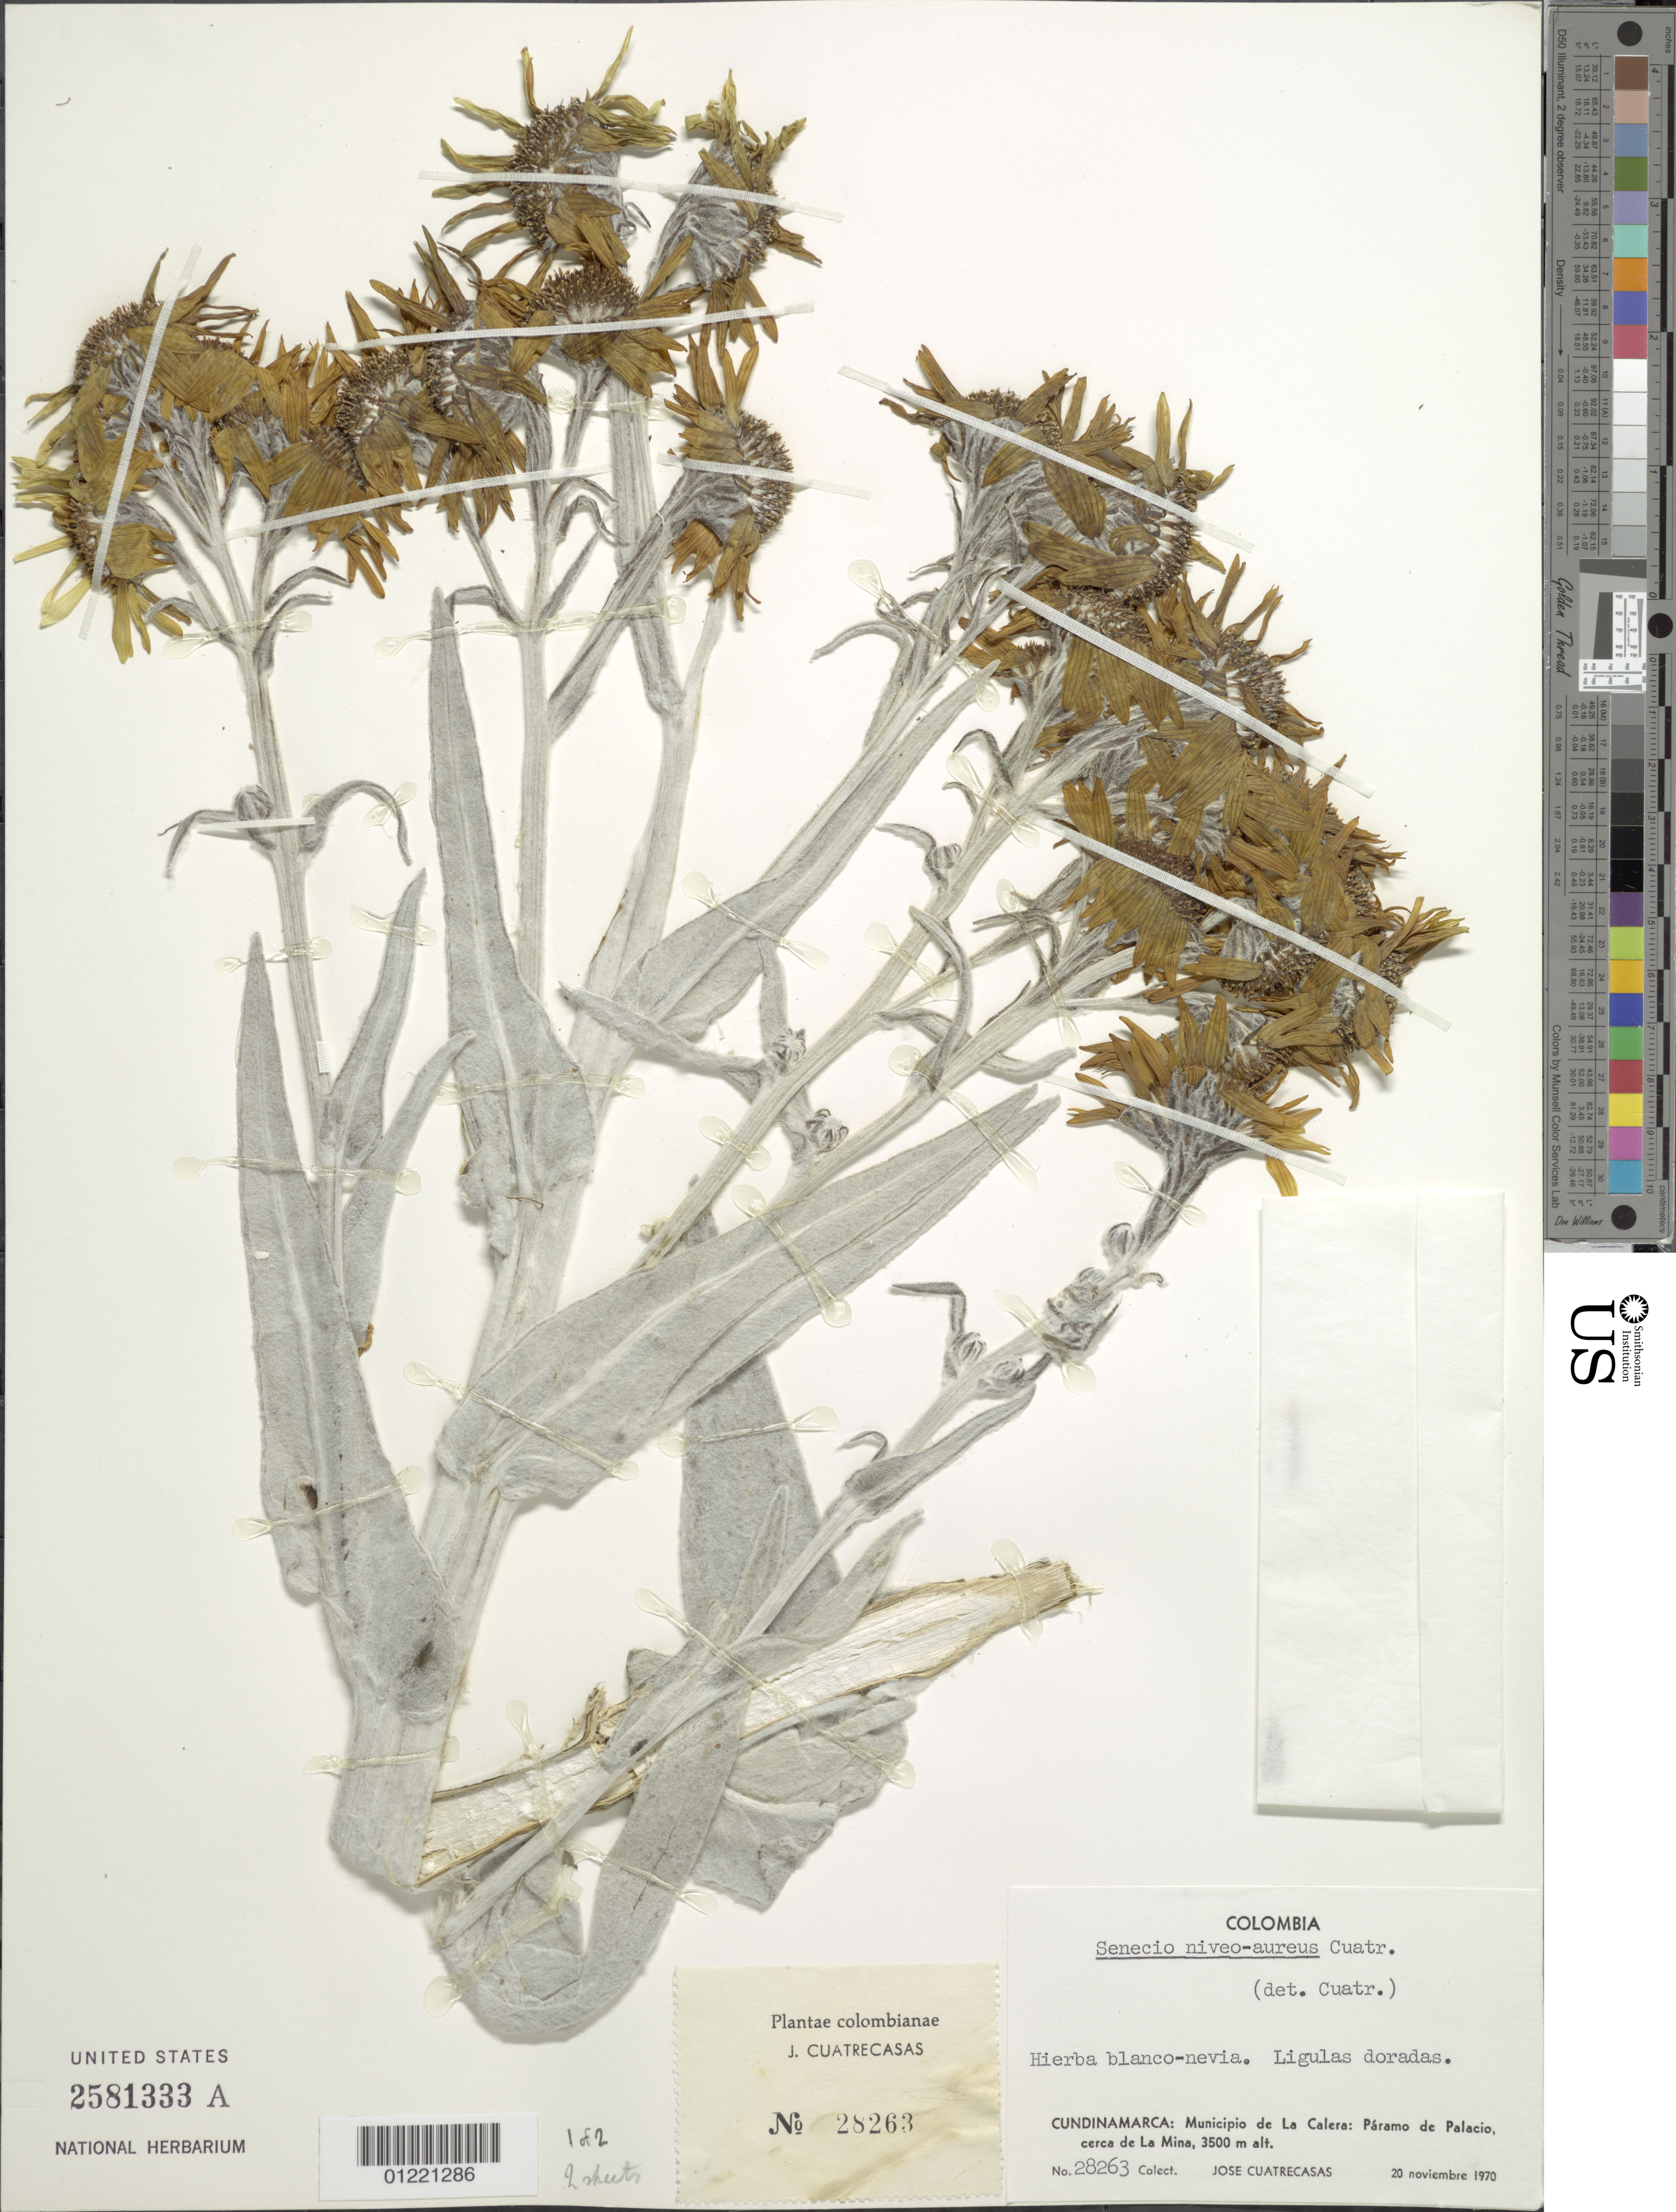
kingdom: Plantae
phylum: Tracheophyta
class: Magnoliopsida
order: Asterales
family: Asteraceae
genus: Senecio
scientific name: Senecio niveo-aureus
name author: Cuatrec.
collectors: J. Cuatrecasas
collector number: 28263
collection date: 1970-11-20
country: Colombia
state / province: Cundinamarca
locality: Municipio de La Calera: Paramo de Palacio, cerca de La Mina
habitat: paramo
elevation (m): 3500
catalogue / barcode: US 2581333A